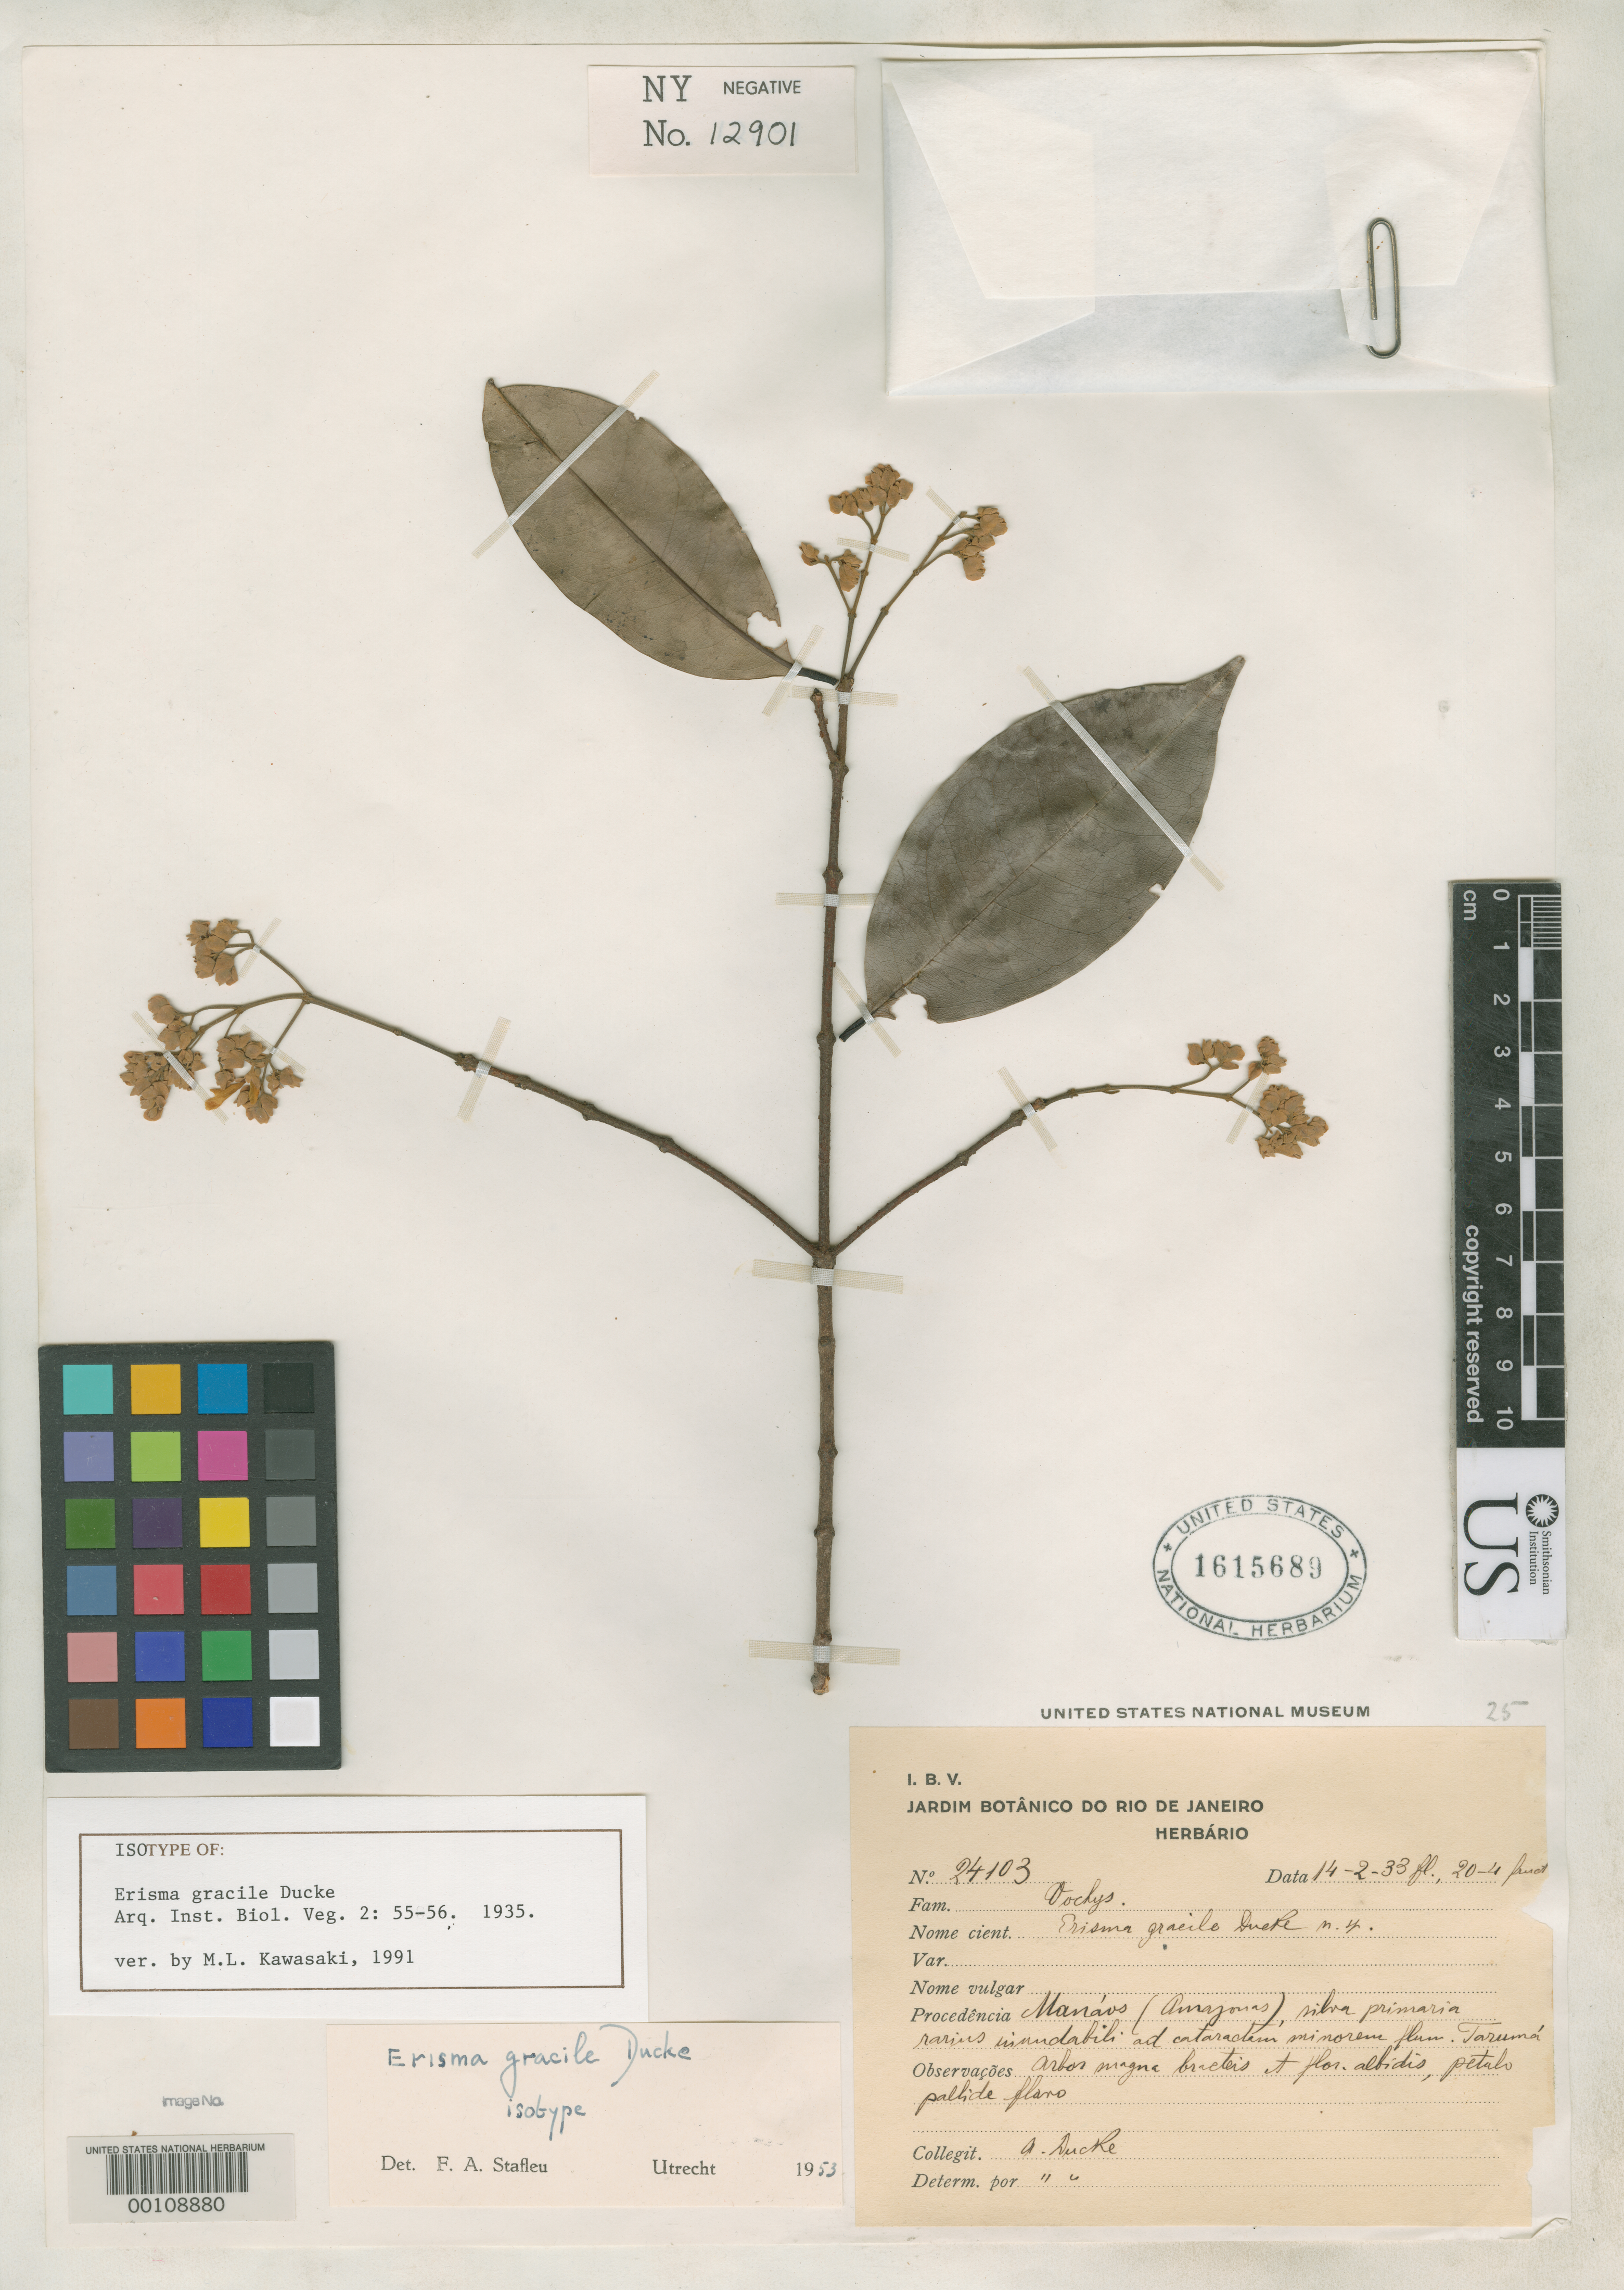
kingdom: Plantae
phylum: Tracheophyta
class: Magnoliopsida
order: Myrtales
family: Vochysiaceae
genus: Erisma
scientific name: Erisma gracile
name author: Ducke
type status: Isotype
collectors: A. Ducke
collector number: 24103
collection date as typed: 14 Feb 1933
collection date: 1933-02-14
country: Brazil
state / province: Amazonas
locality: Manaos.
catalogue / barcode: US 1615689